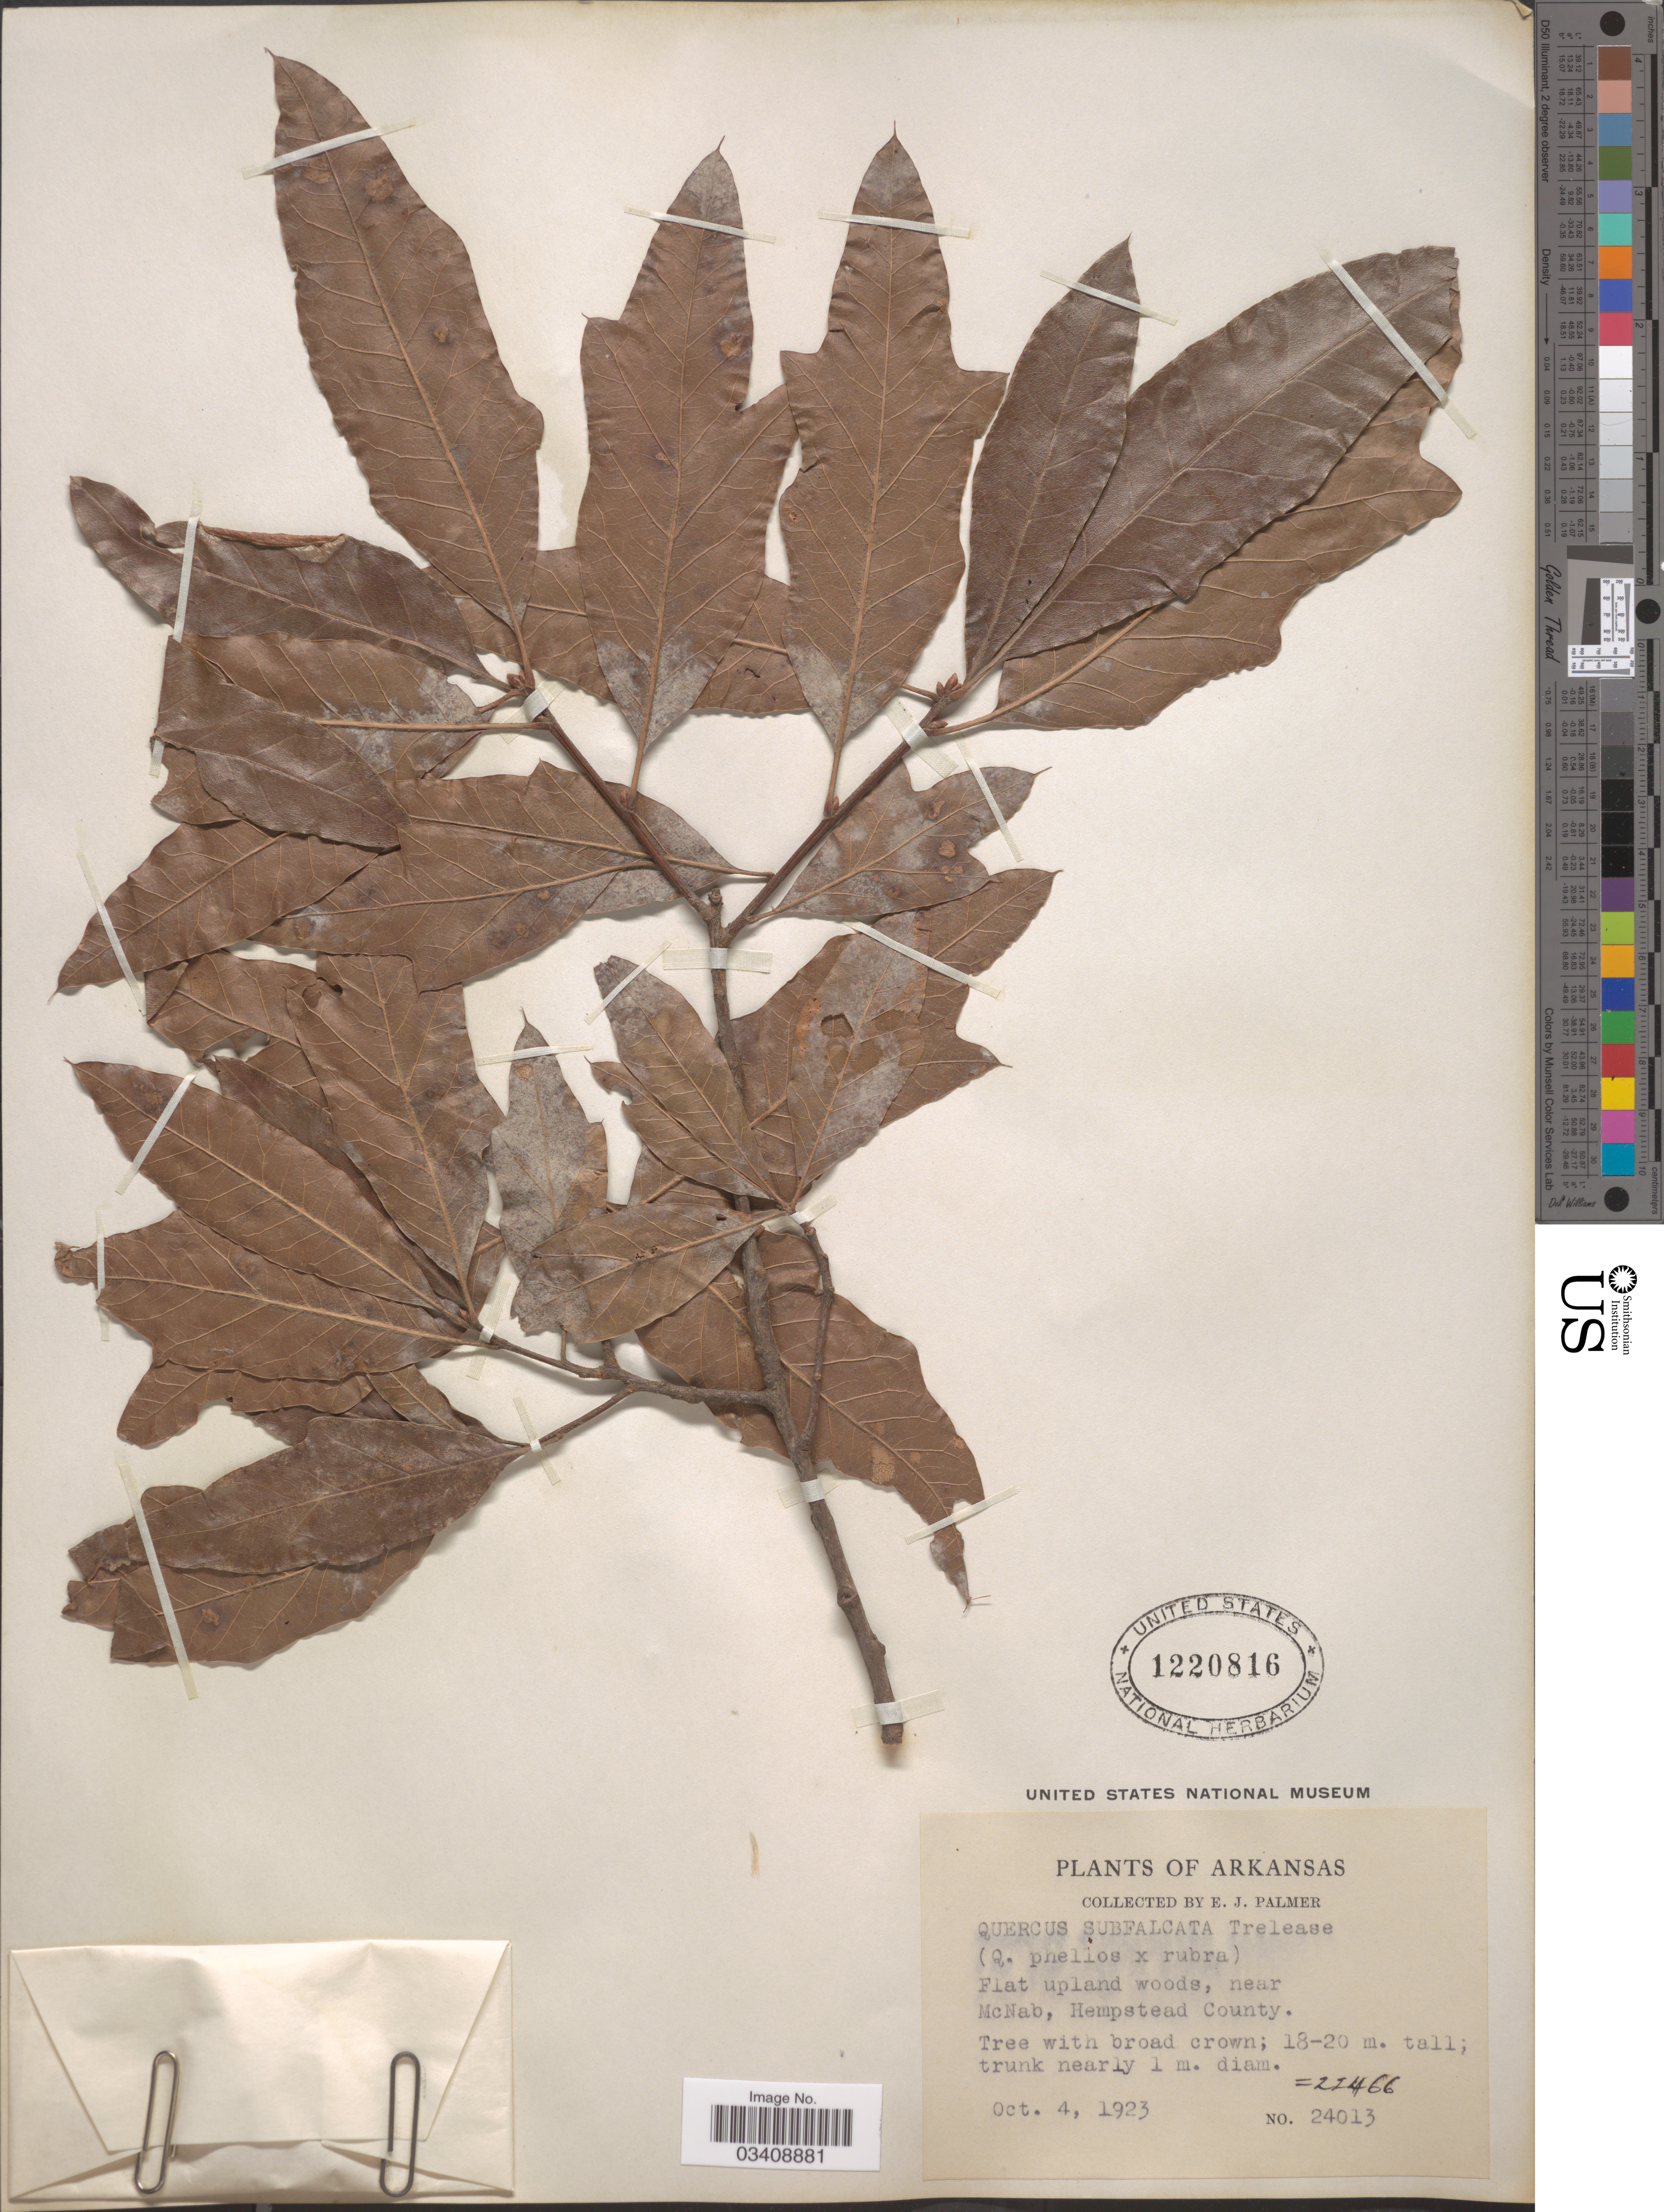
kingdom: Plantae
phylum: Tracheophyta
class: Magnoliopsida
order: Fagales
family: Fagaceae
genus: Quercus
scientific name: Quercus x subfalcata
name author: Trel.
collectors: E. J. Palmer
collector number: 24013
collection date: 1923-10-04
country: United States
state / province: Arkansas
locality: Near McNab, Hempstead County.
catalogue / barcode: US 1220816